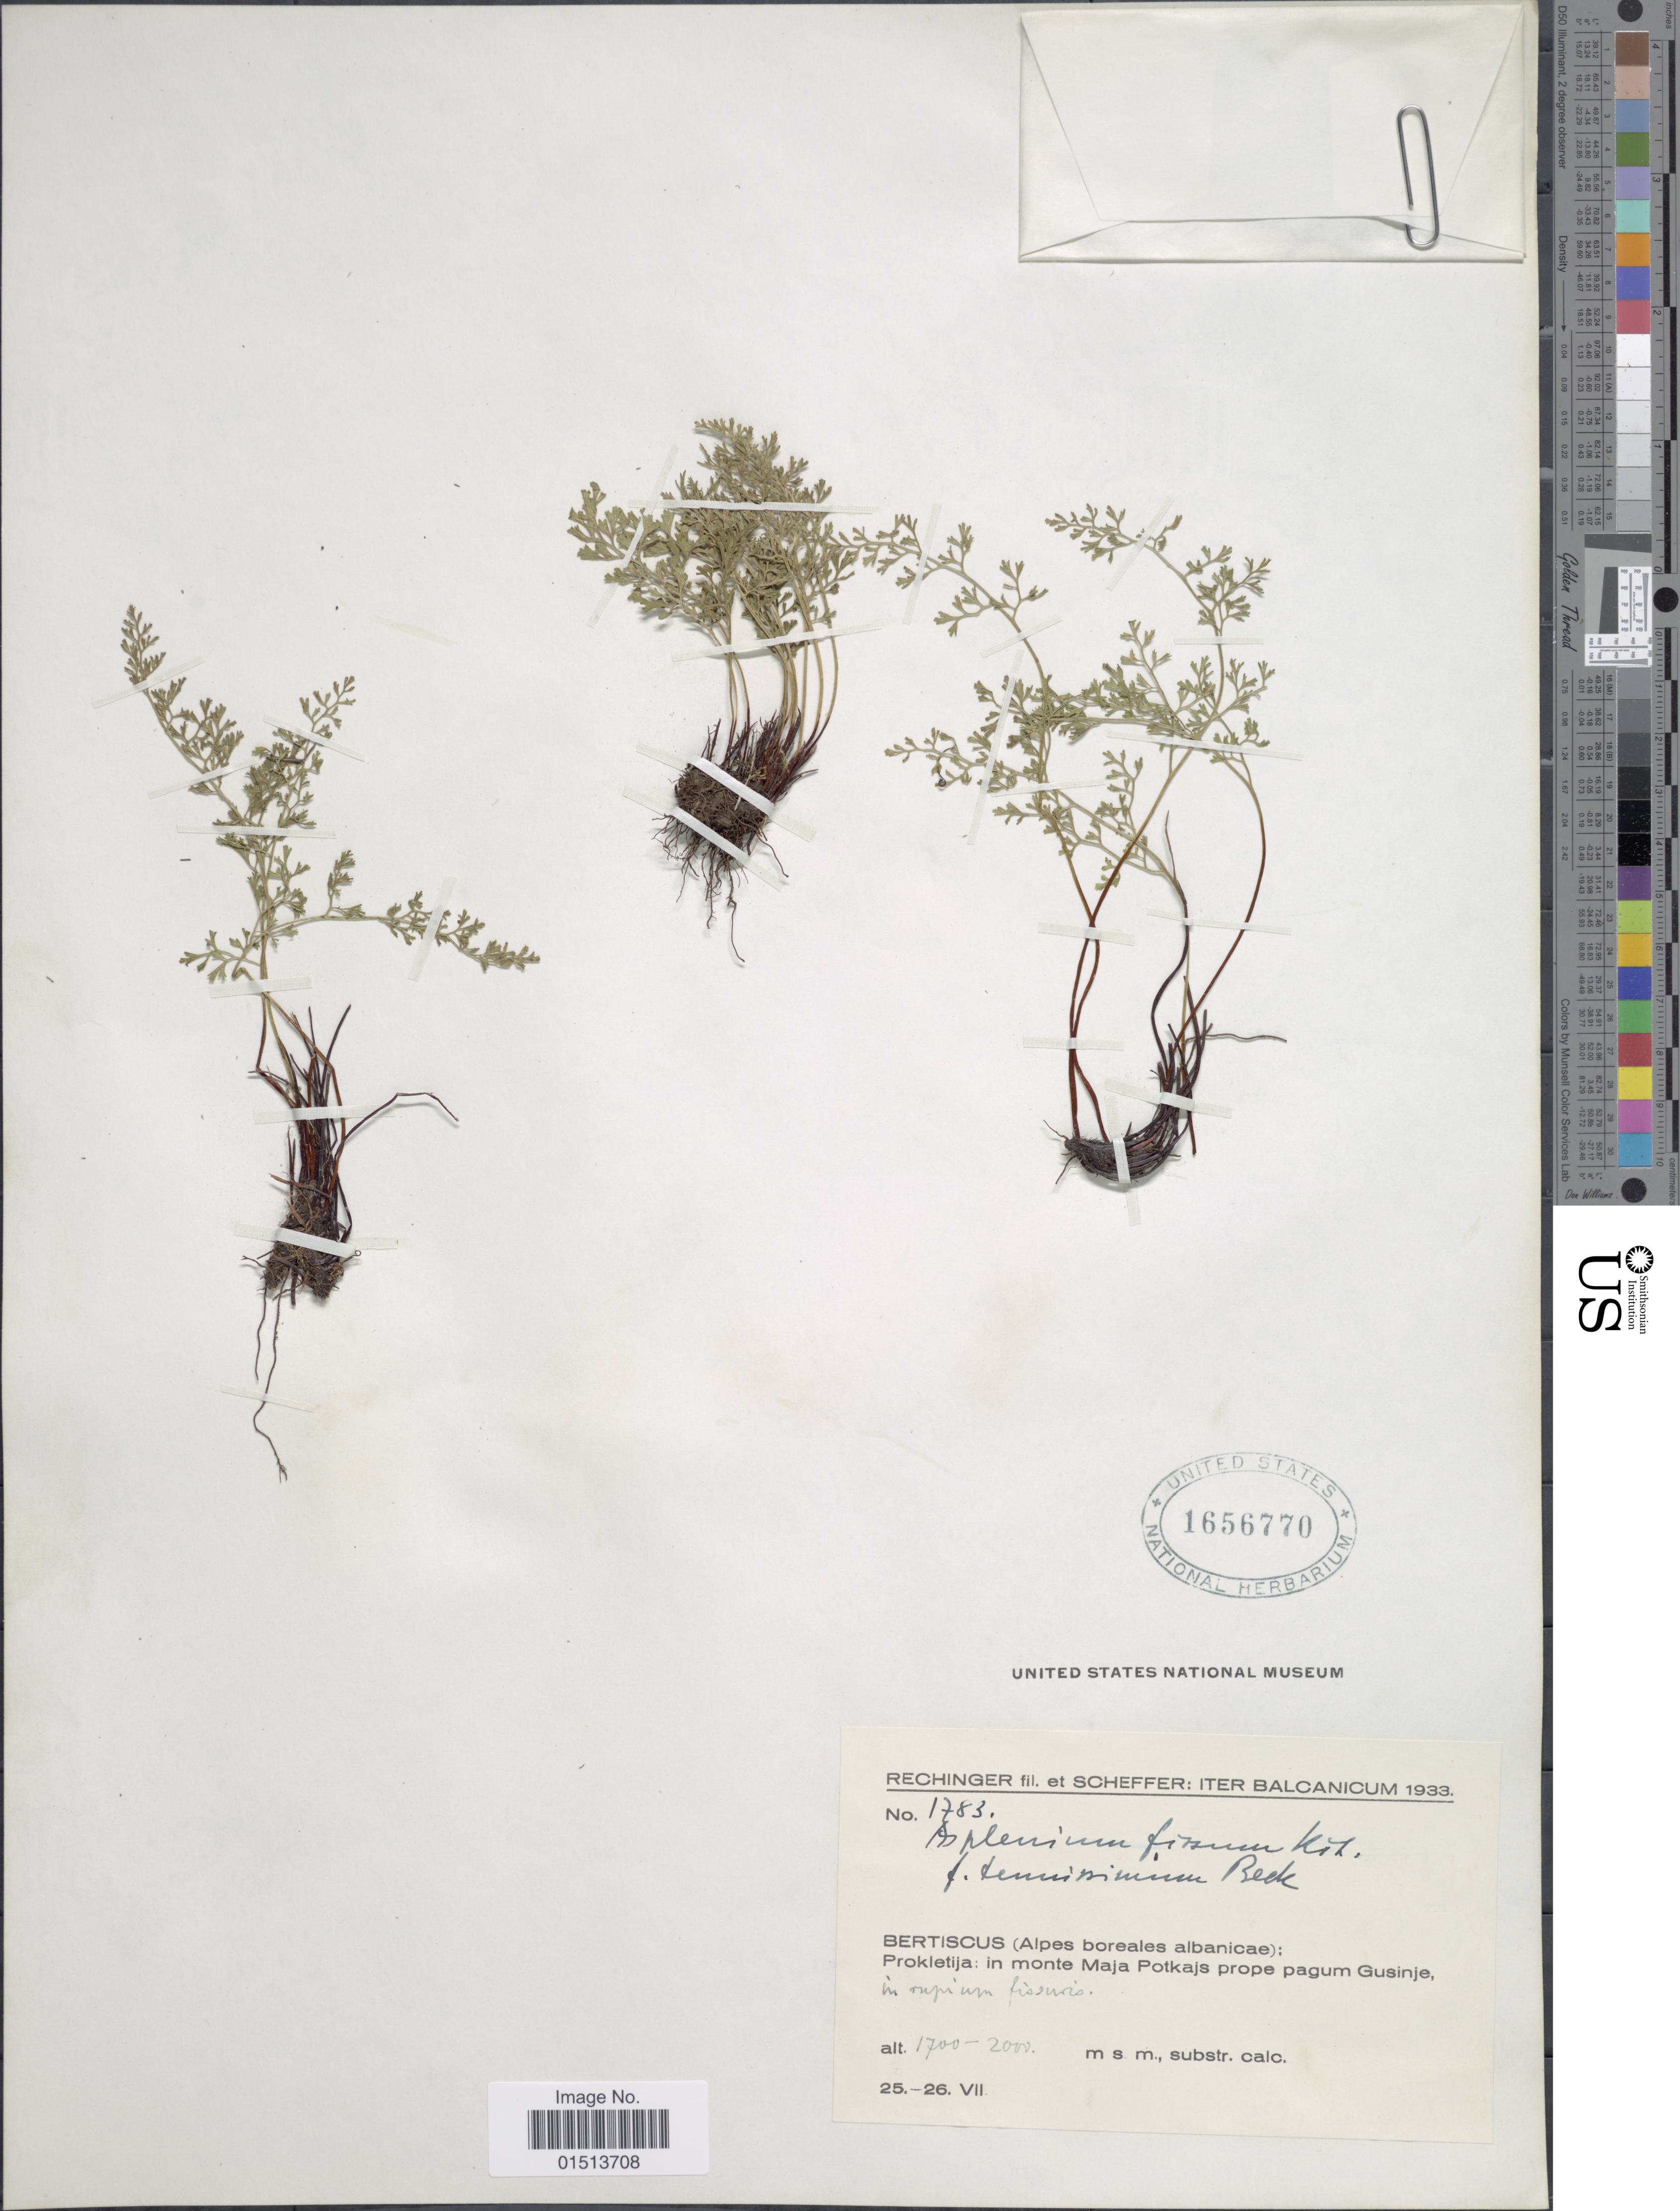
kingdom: Plantae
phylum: Tracheophyta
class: Polypodiopsida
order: Polypodiales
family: Aspleniaceae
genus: Asplenium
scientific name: Asplenium fissum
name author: Willd.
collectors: -- Rechinger & Scheffer, --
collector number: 1783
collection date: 1933-07-25/1933-07-26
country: Montenegro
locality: Iter Balcanicum, Berticus (Alpes boreales albanicae): Prokletija: in monte Maja Potkajs (Mt. Maja Potkajs) prope pagum Gusinje, in rupium fissurie.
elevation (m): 1700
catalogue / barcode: US 1656770